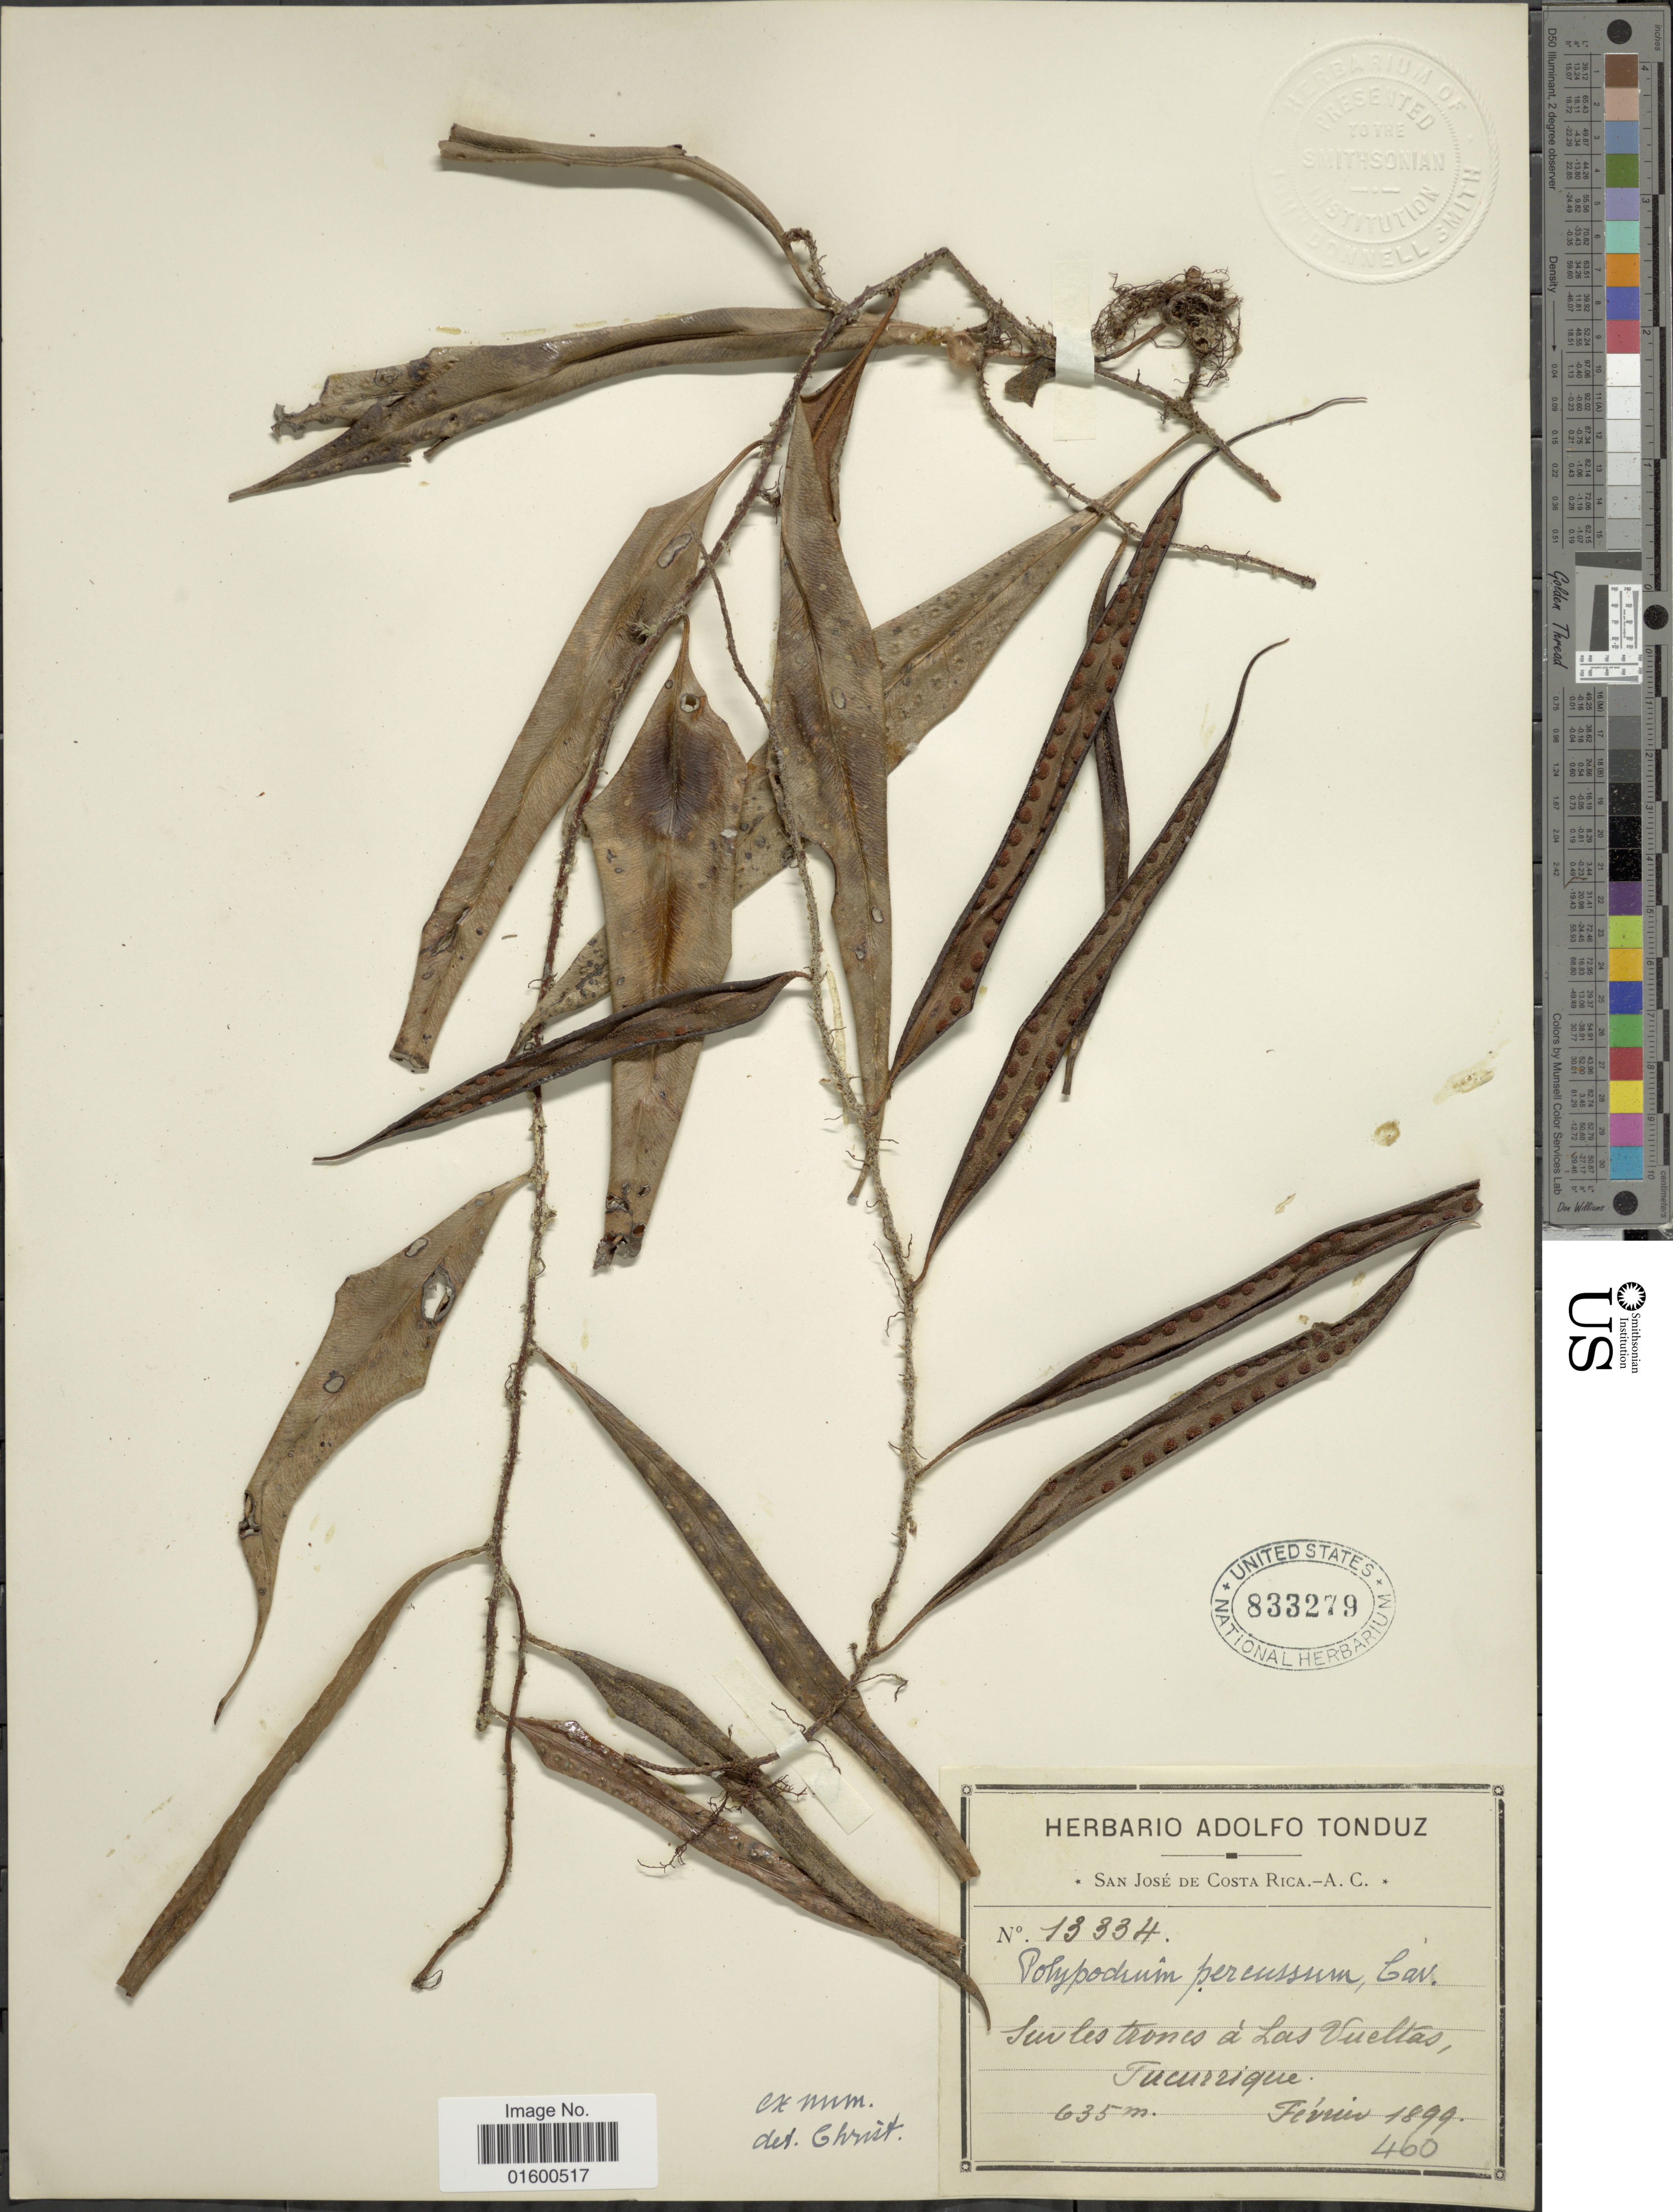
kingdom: Plantae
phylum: Tracheophyta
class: Polypodiopsida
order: Polypodiales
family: Polypodiaceae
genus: Microgramma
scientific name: Microgramma percussa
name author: (Cav.) de la Sota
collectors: ex Herb. Adolfo Tonduz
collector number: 13334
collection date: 1899-02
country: Costa Rica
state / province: San José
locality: Sur les trones a Las Vueltas, Tucurrique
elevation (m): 635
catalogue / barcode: US 833279